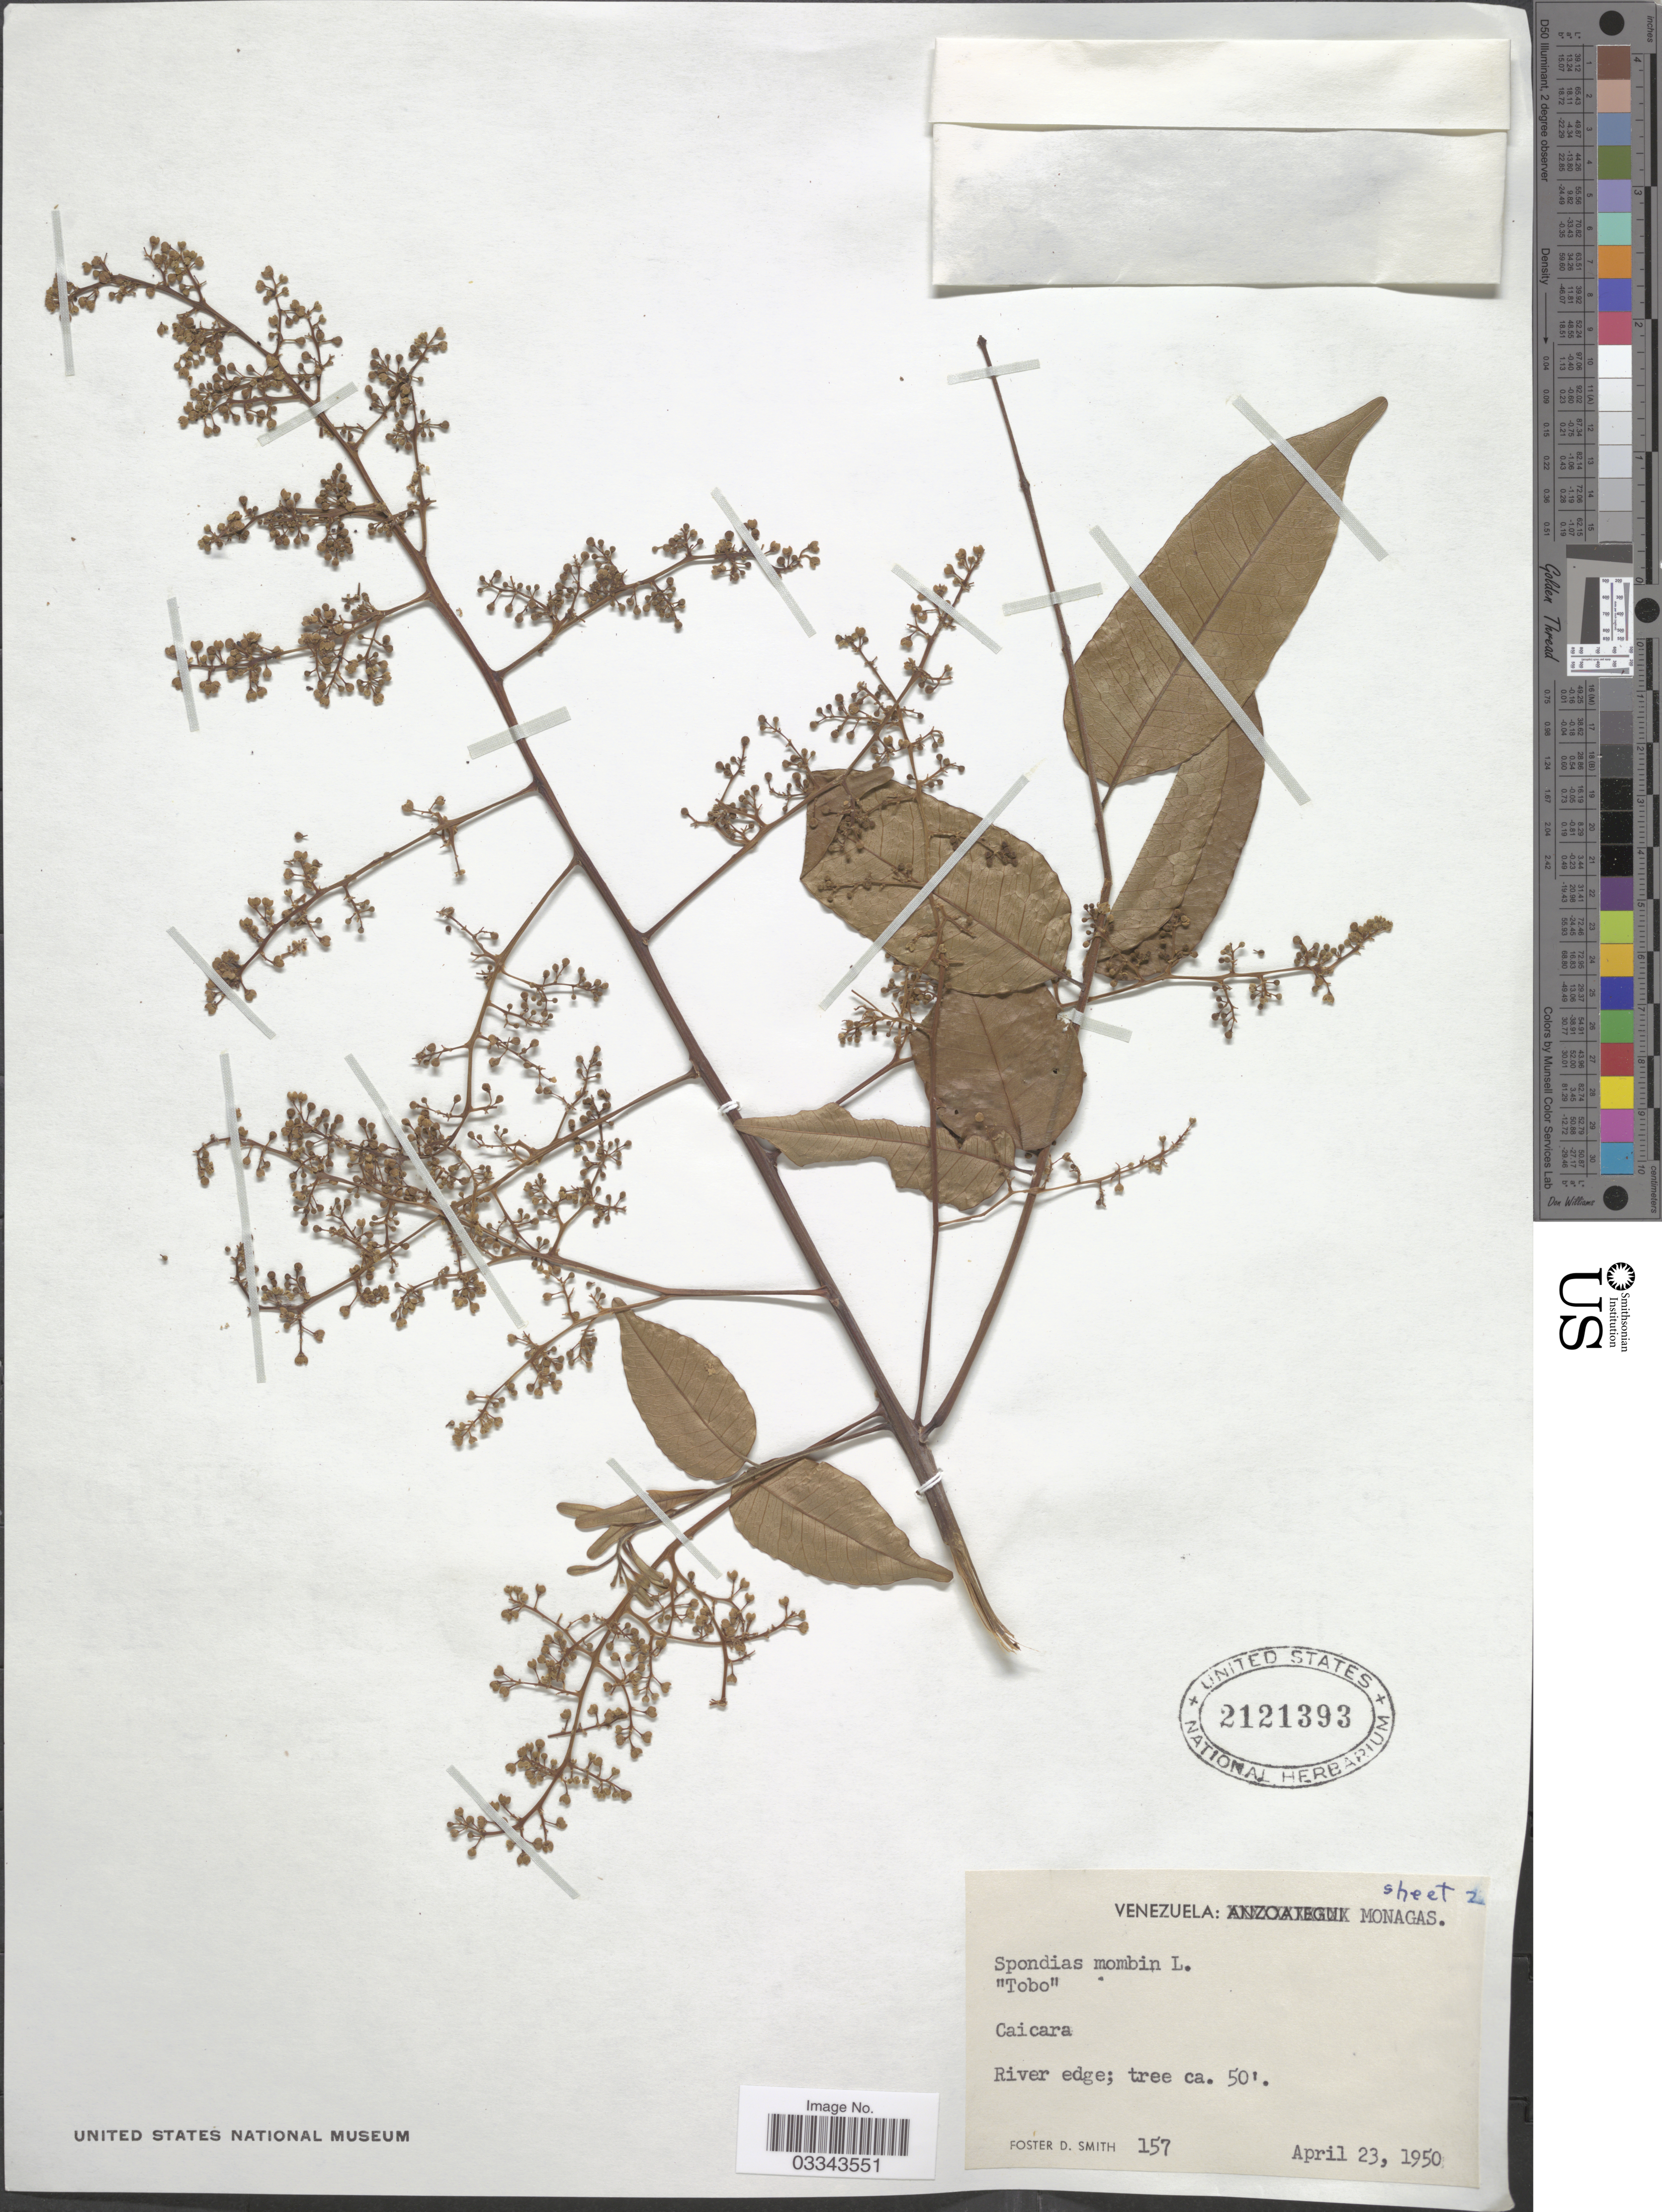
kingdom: Plantae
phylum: Tracheophyta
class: Magnoliopsida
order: Sapindales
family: Anacardiaceae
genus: Spondias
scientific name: Spondias mombin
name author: L.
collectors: F. Smith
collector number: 157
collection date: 1950-04-23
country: Venezuela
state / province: Monagas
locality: Caicara.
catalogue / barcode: US 2121393